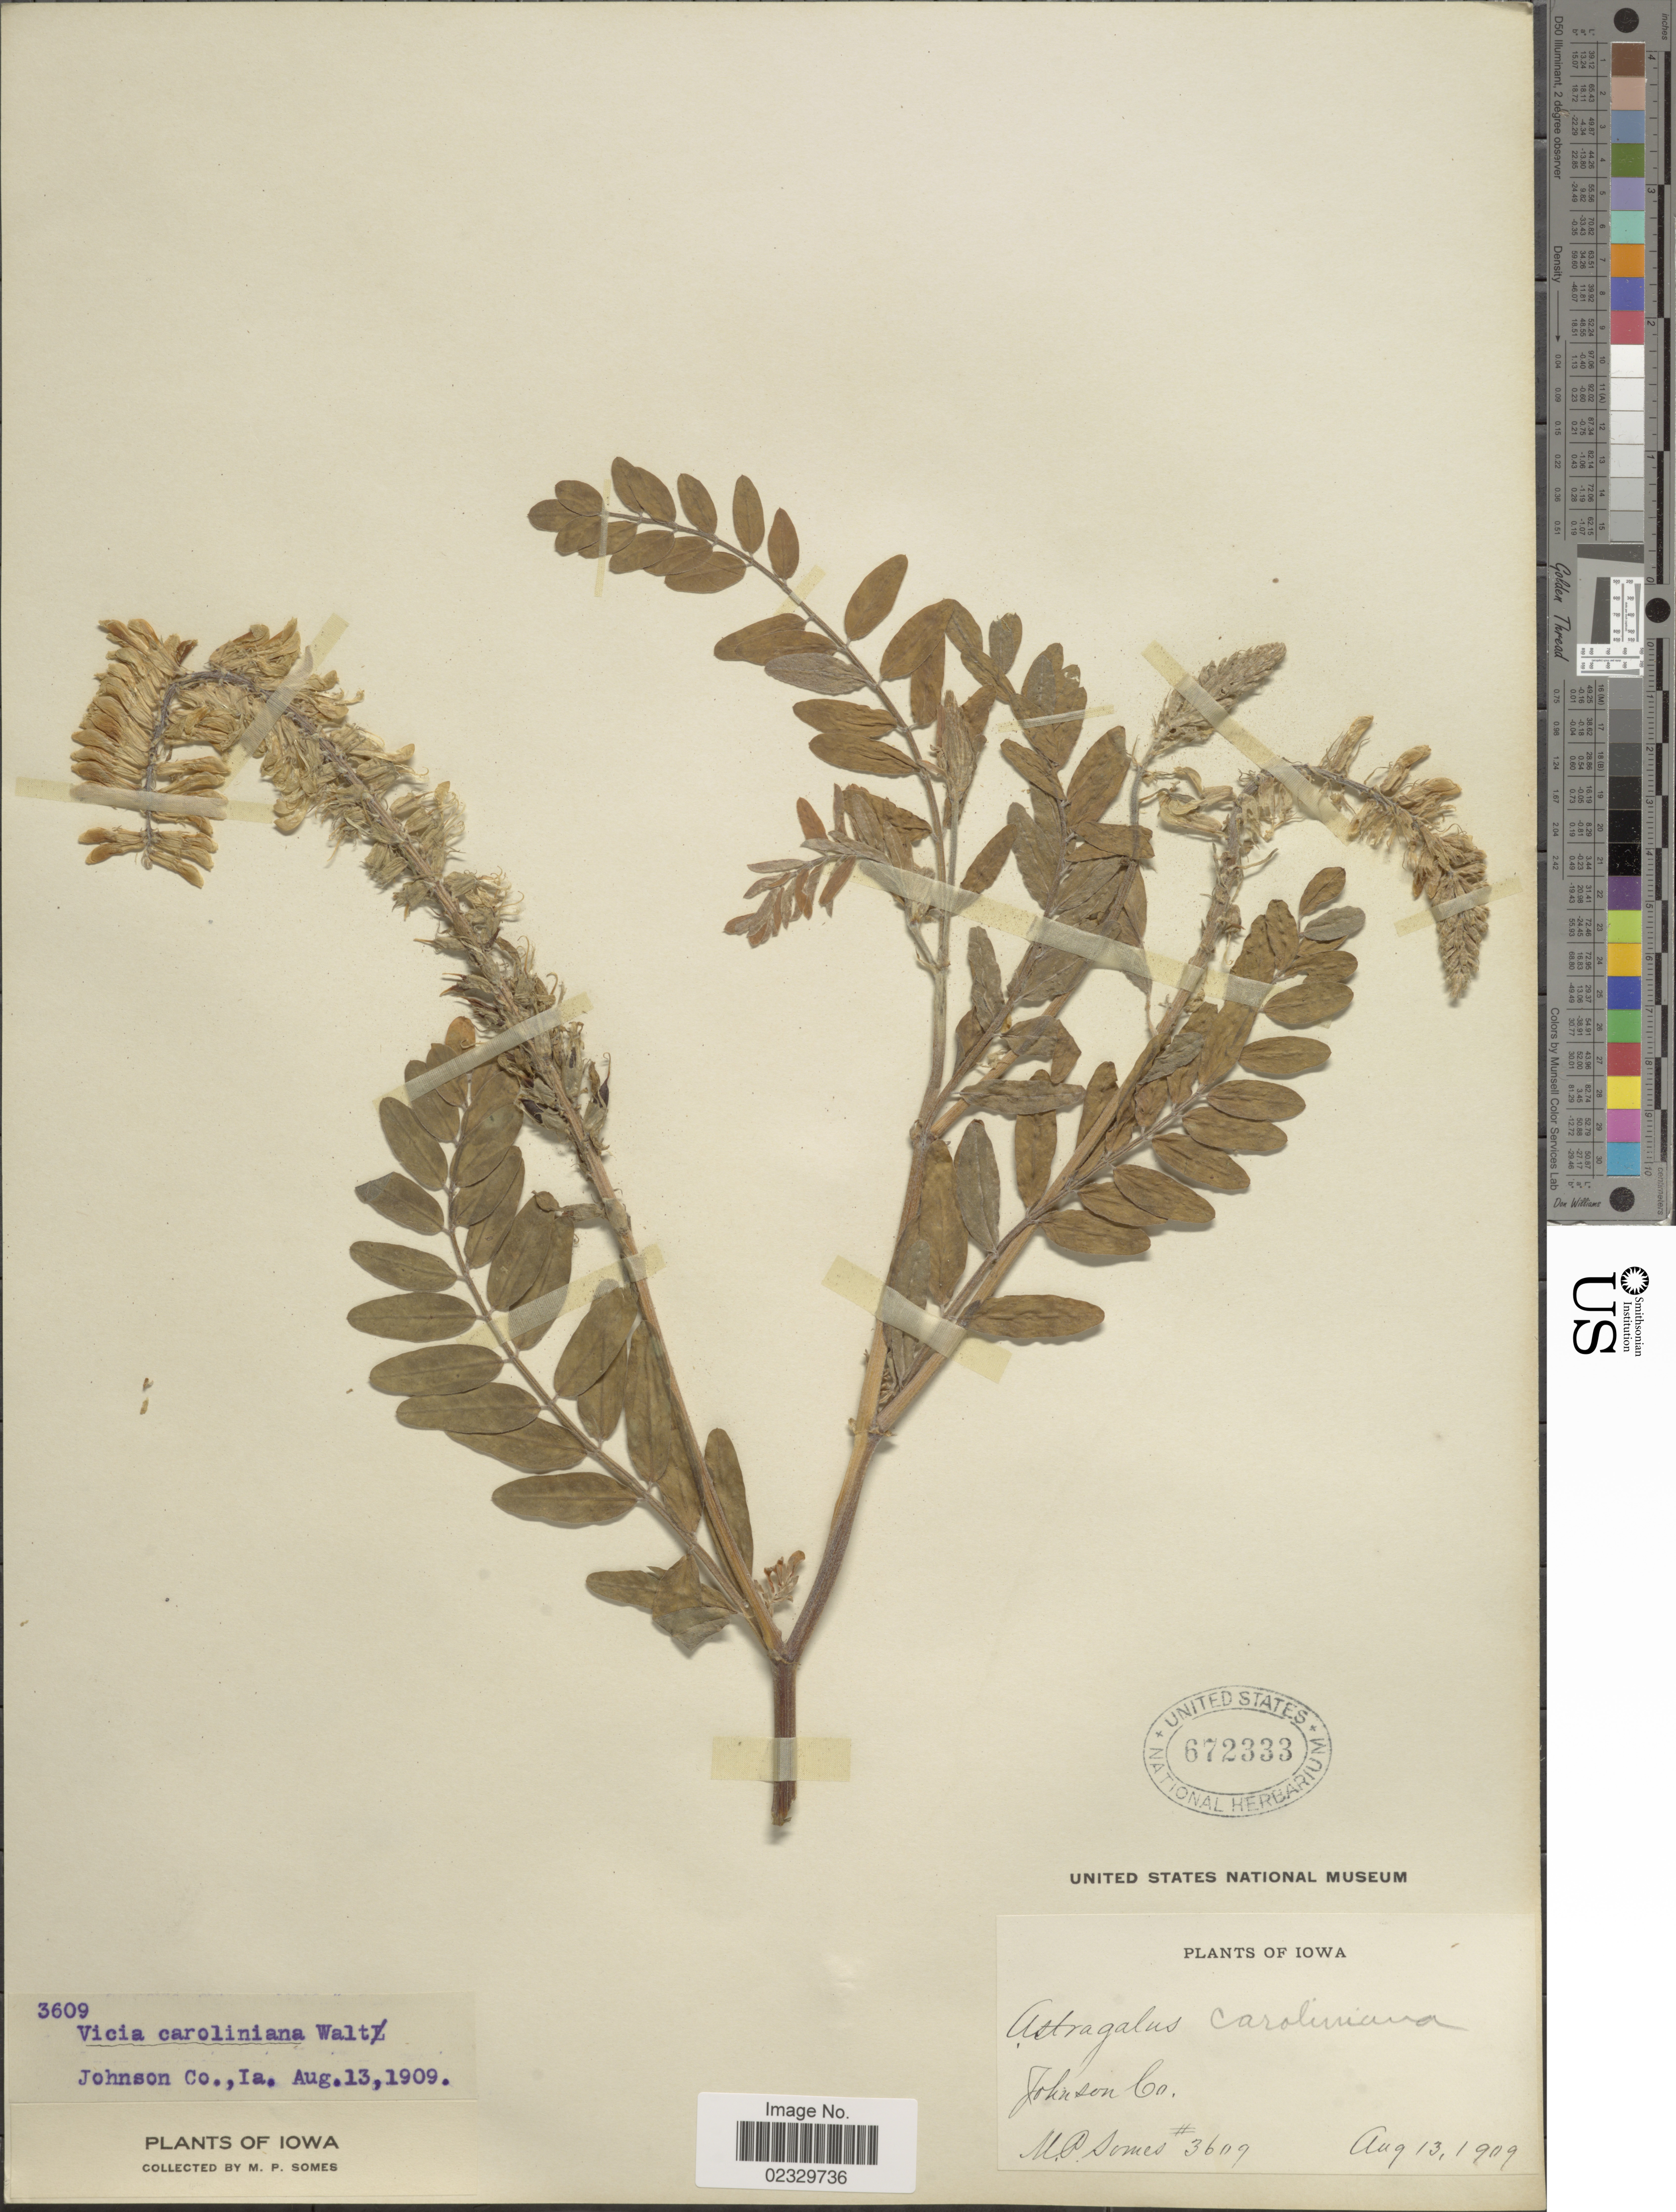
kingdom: Plantae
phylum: Tracheophyta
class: Magnoliopsida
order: Fabales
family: Fabaceae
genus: Astragalus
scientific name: Astragalus canadensis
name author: L.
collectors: M. Somes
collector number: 3609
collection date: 1909-08-13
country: United States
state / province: Iowa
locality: Johnson Co.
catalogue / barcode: US 672333